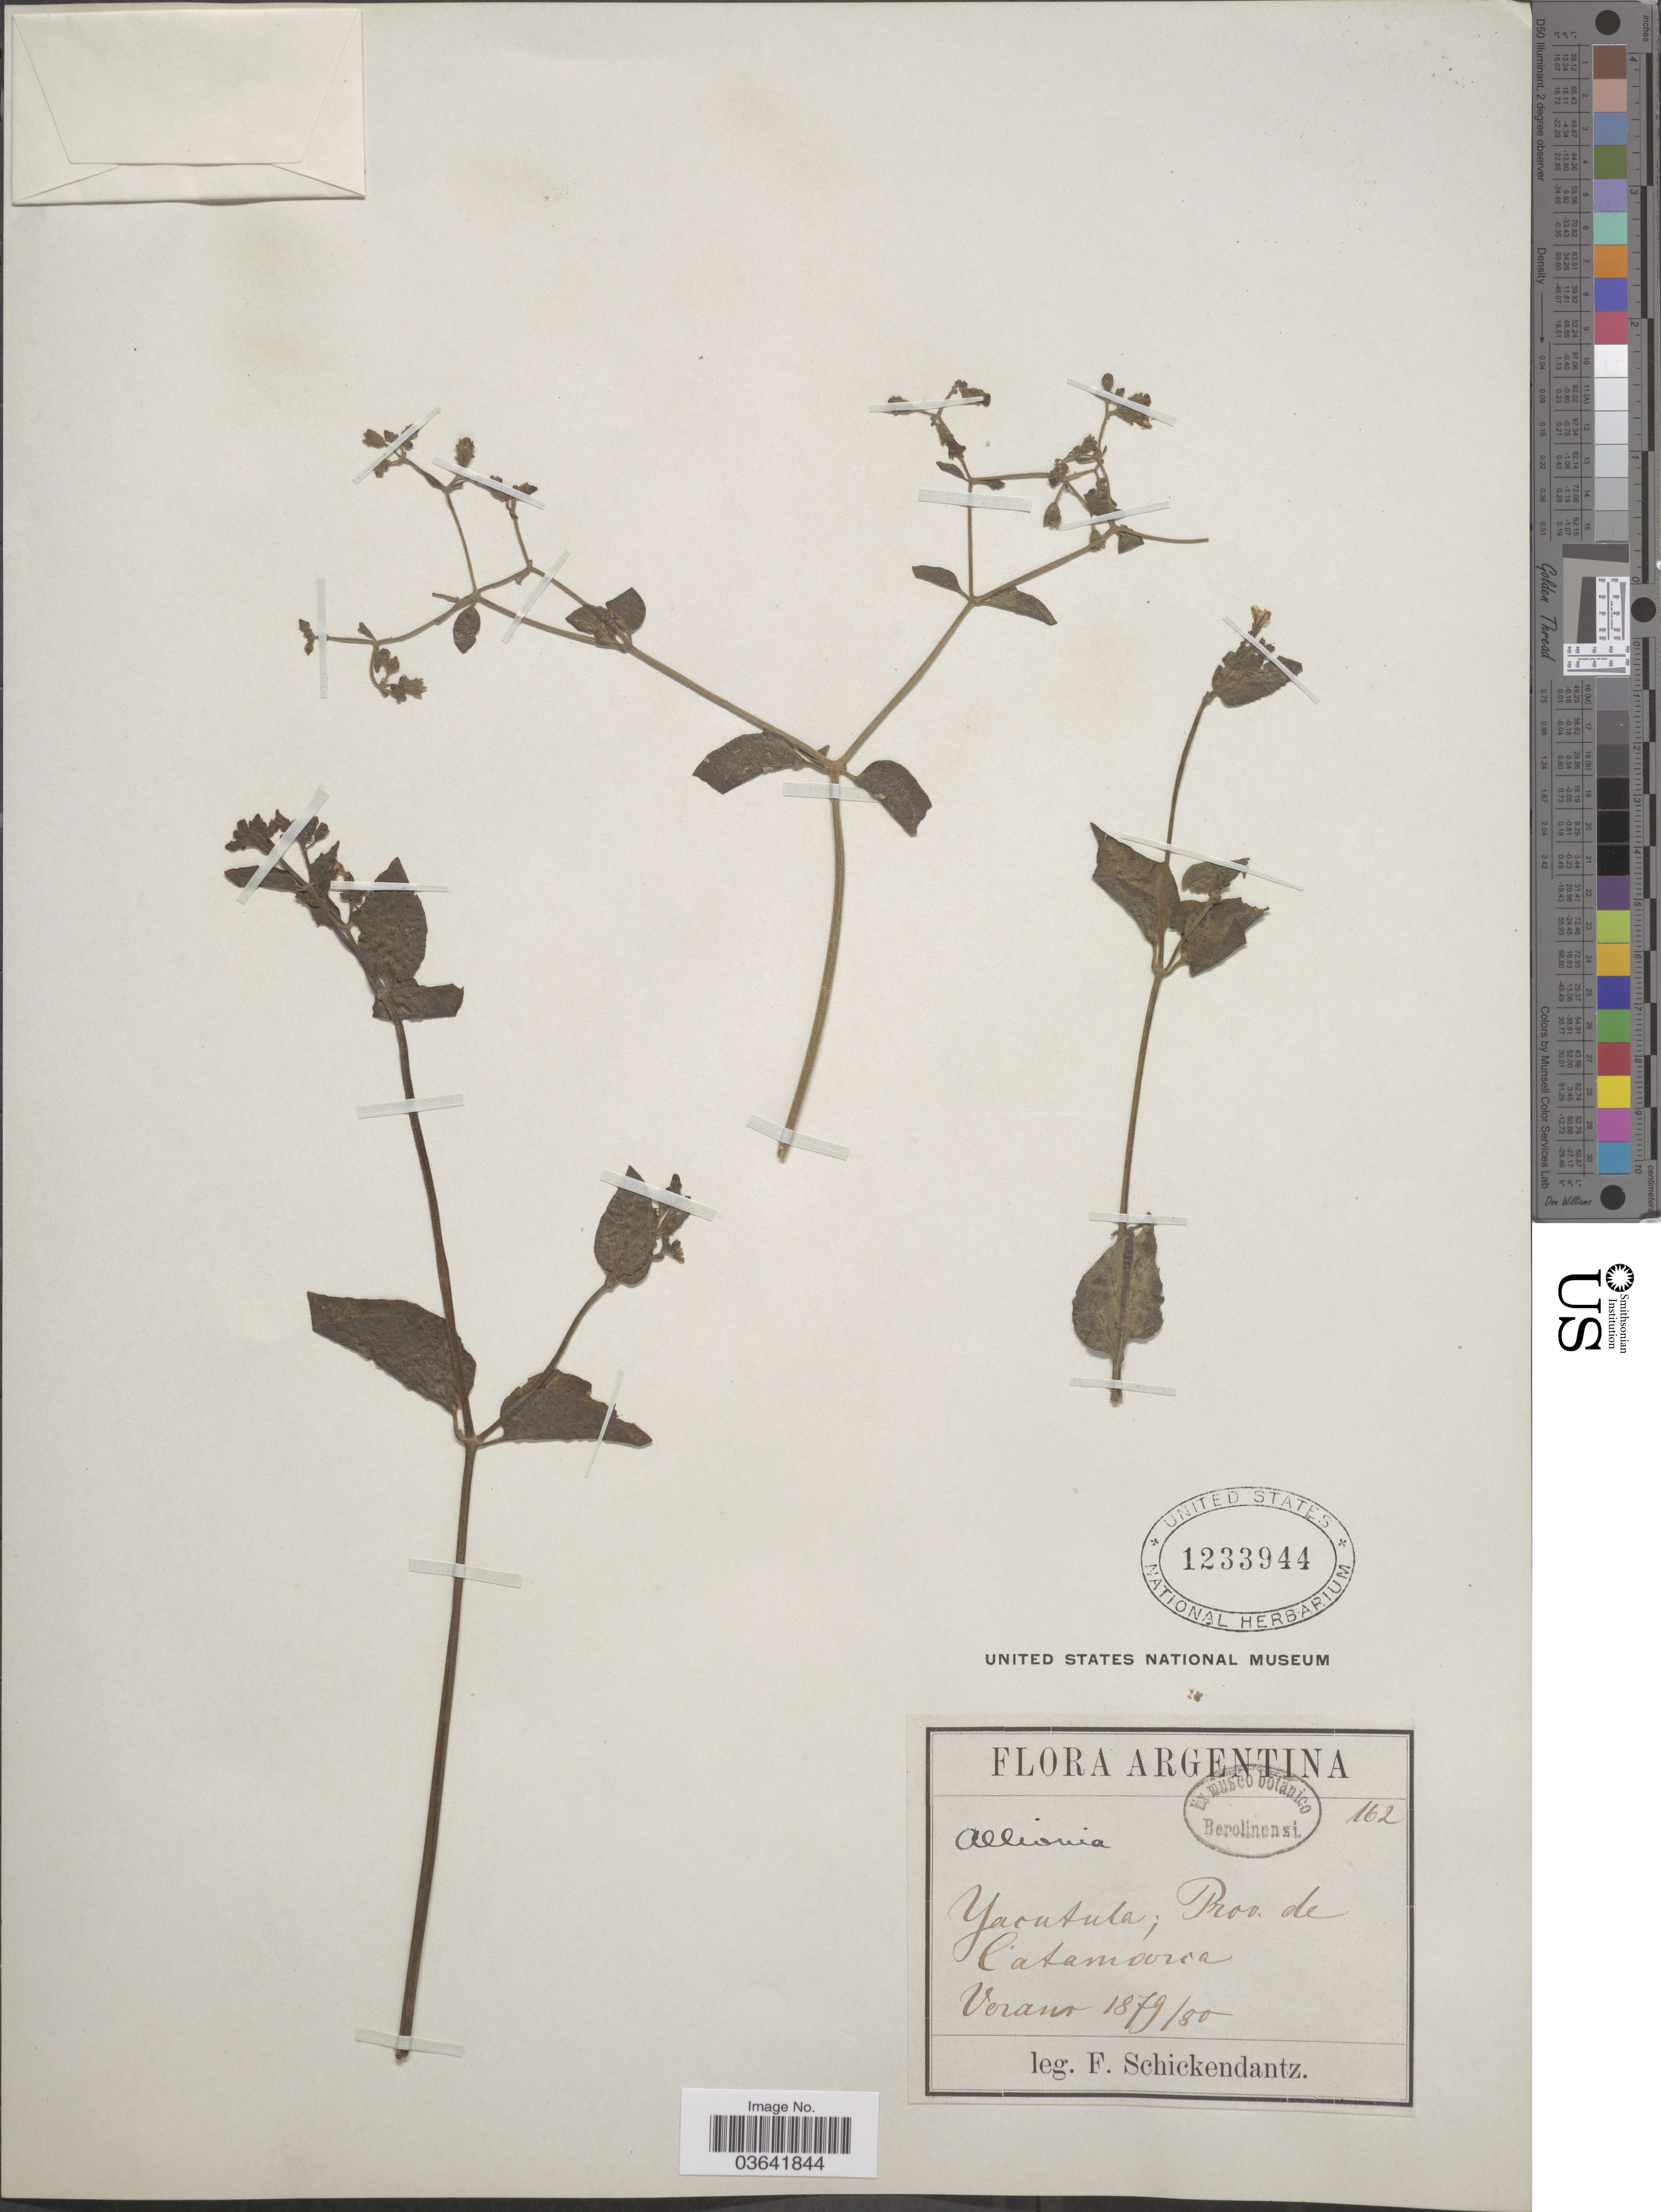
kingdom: Plantae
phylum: Tracheophyta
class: Magnoliopsida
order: Caryophyllales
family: Nyctaginaceae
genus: Mirabilis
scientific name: Mirabilis schickendantzii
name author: Heimerl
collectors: F. Schickendantz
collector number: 162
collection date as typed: Verano 1879/80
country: Argentina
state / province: Catamarca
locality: Yacutula.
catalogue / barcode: US 1233944